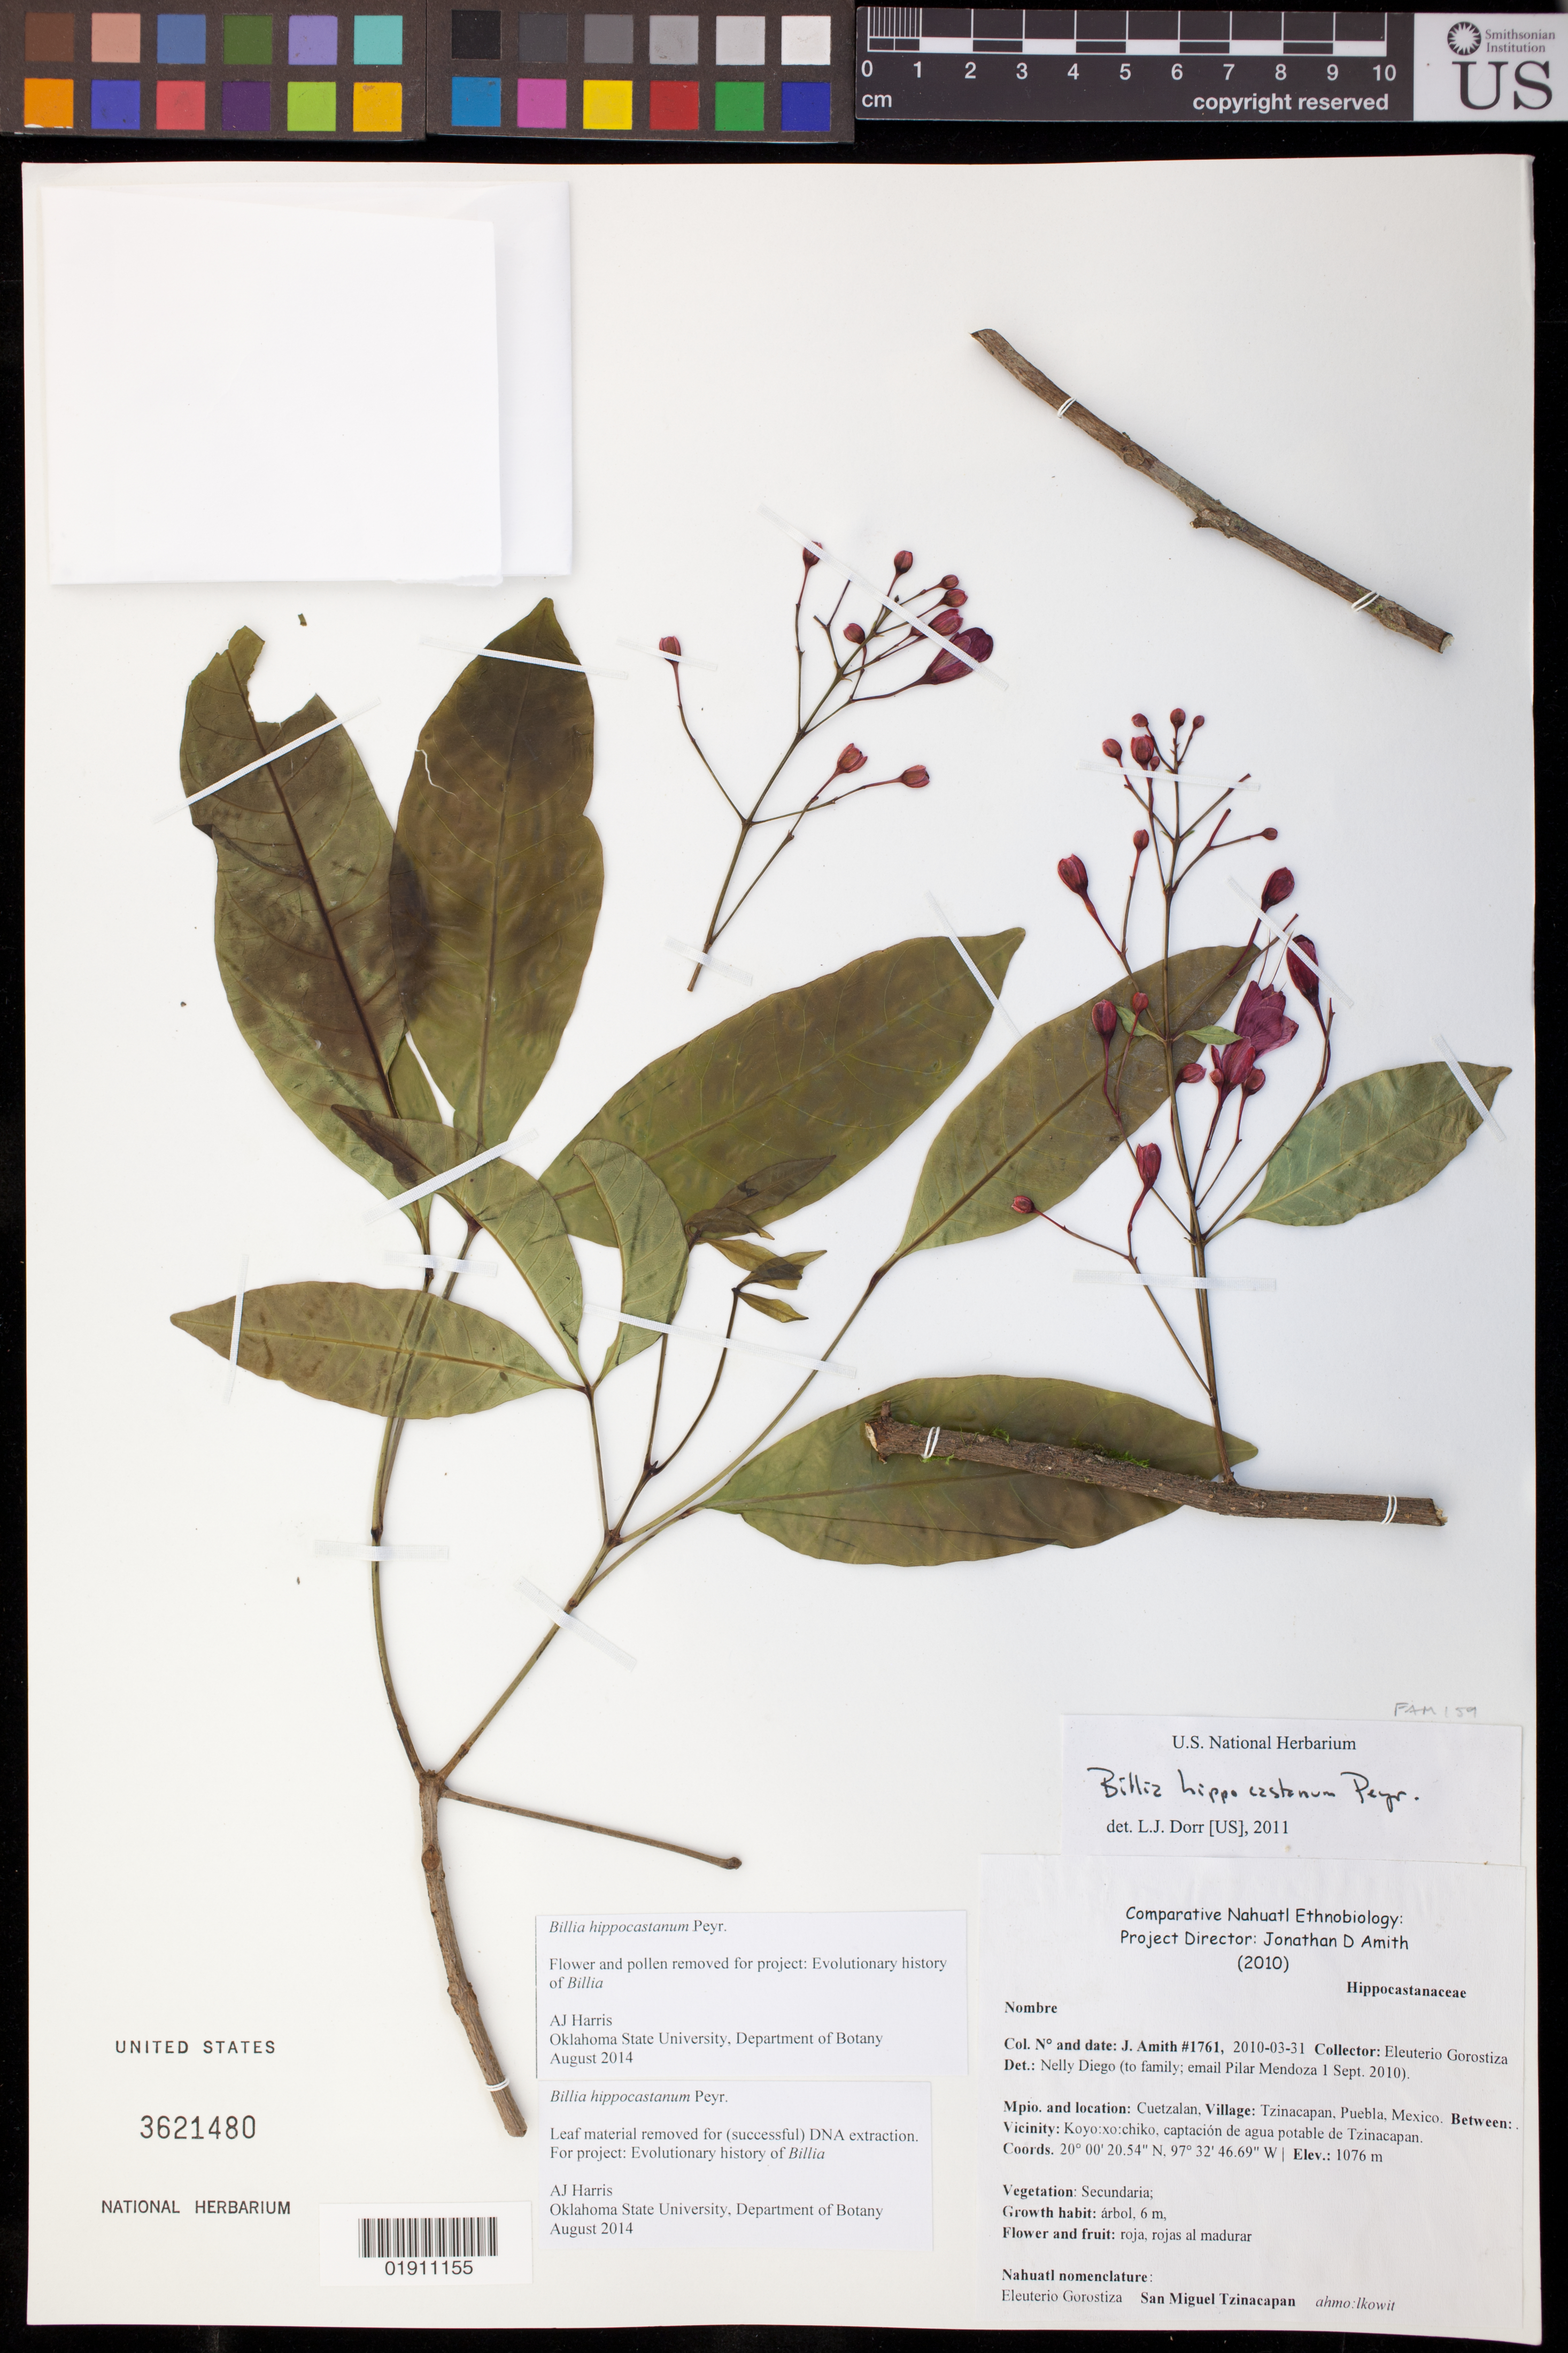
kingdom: Plantae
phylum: Tracheophyta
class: Magnoliopsida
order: Sapindales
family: Sapindaceae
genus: Billia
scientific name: Billia hippocastanum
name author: Peyr.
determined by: Harris, A. J.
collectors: E. Gorostiza S. & J. D. Amith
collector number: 1761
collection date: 2010-03-31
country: Mexico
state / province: Puebla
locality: Cuetzalan, Village: Tzinacapan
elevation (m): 1076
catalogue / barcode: US 3621480